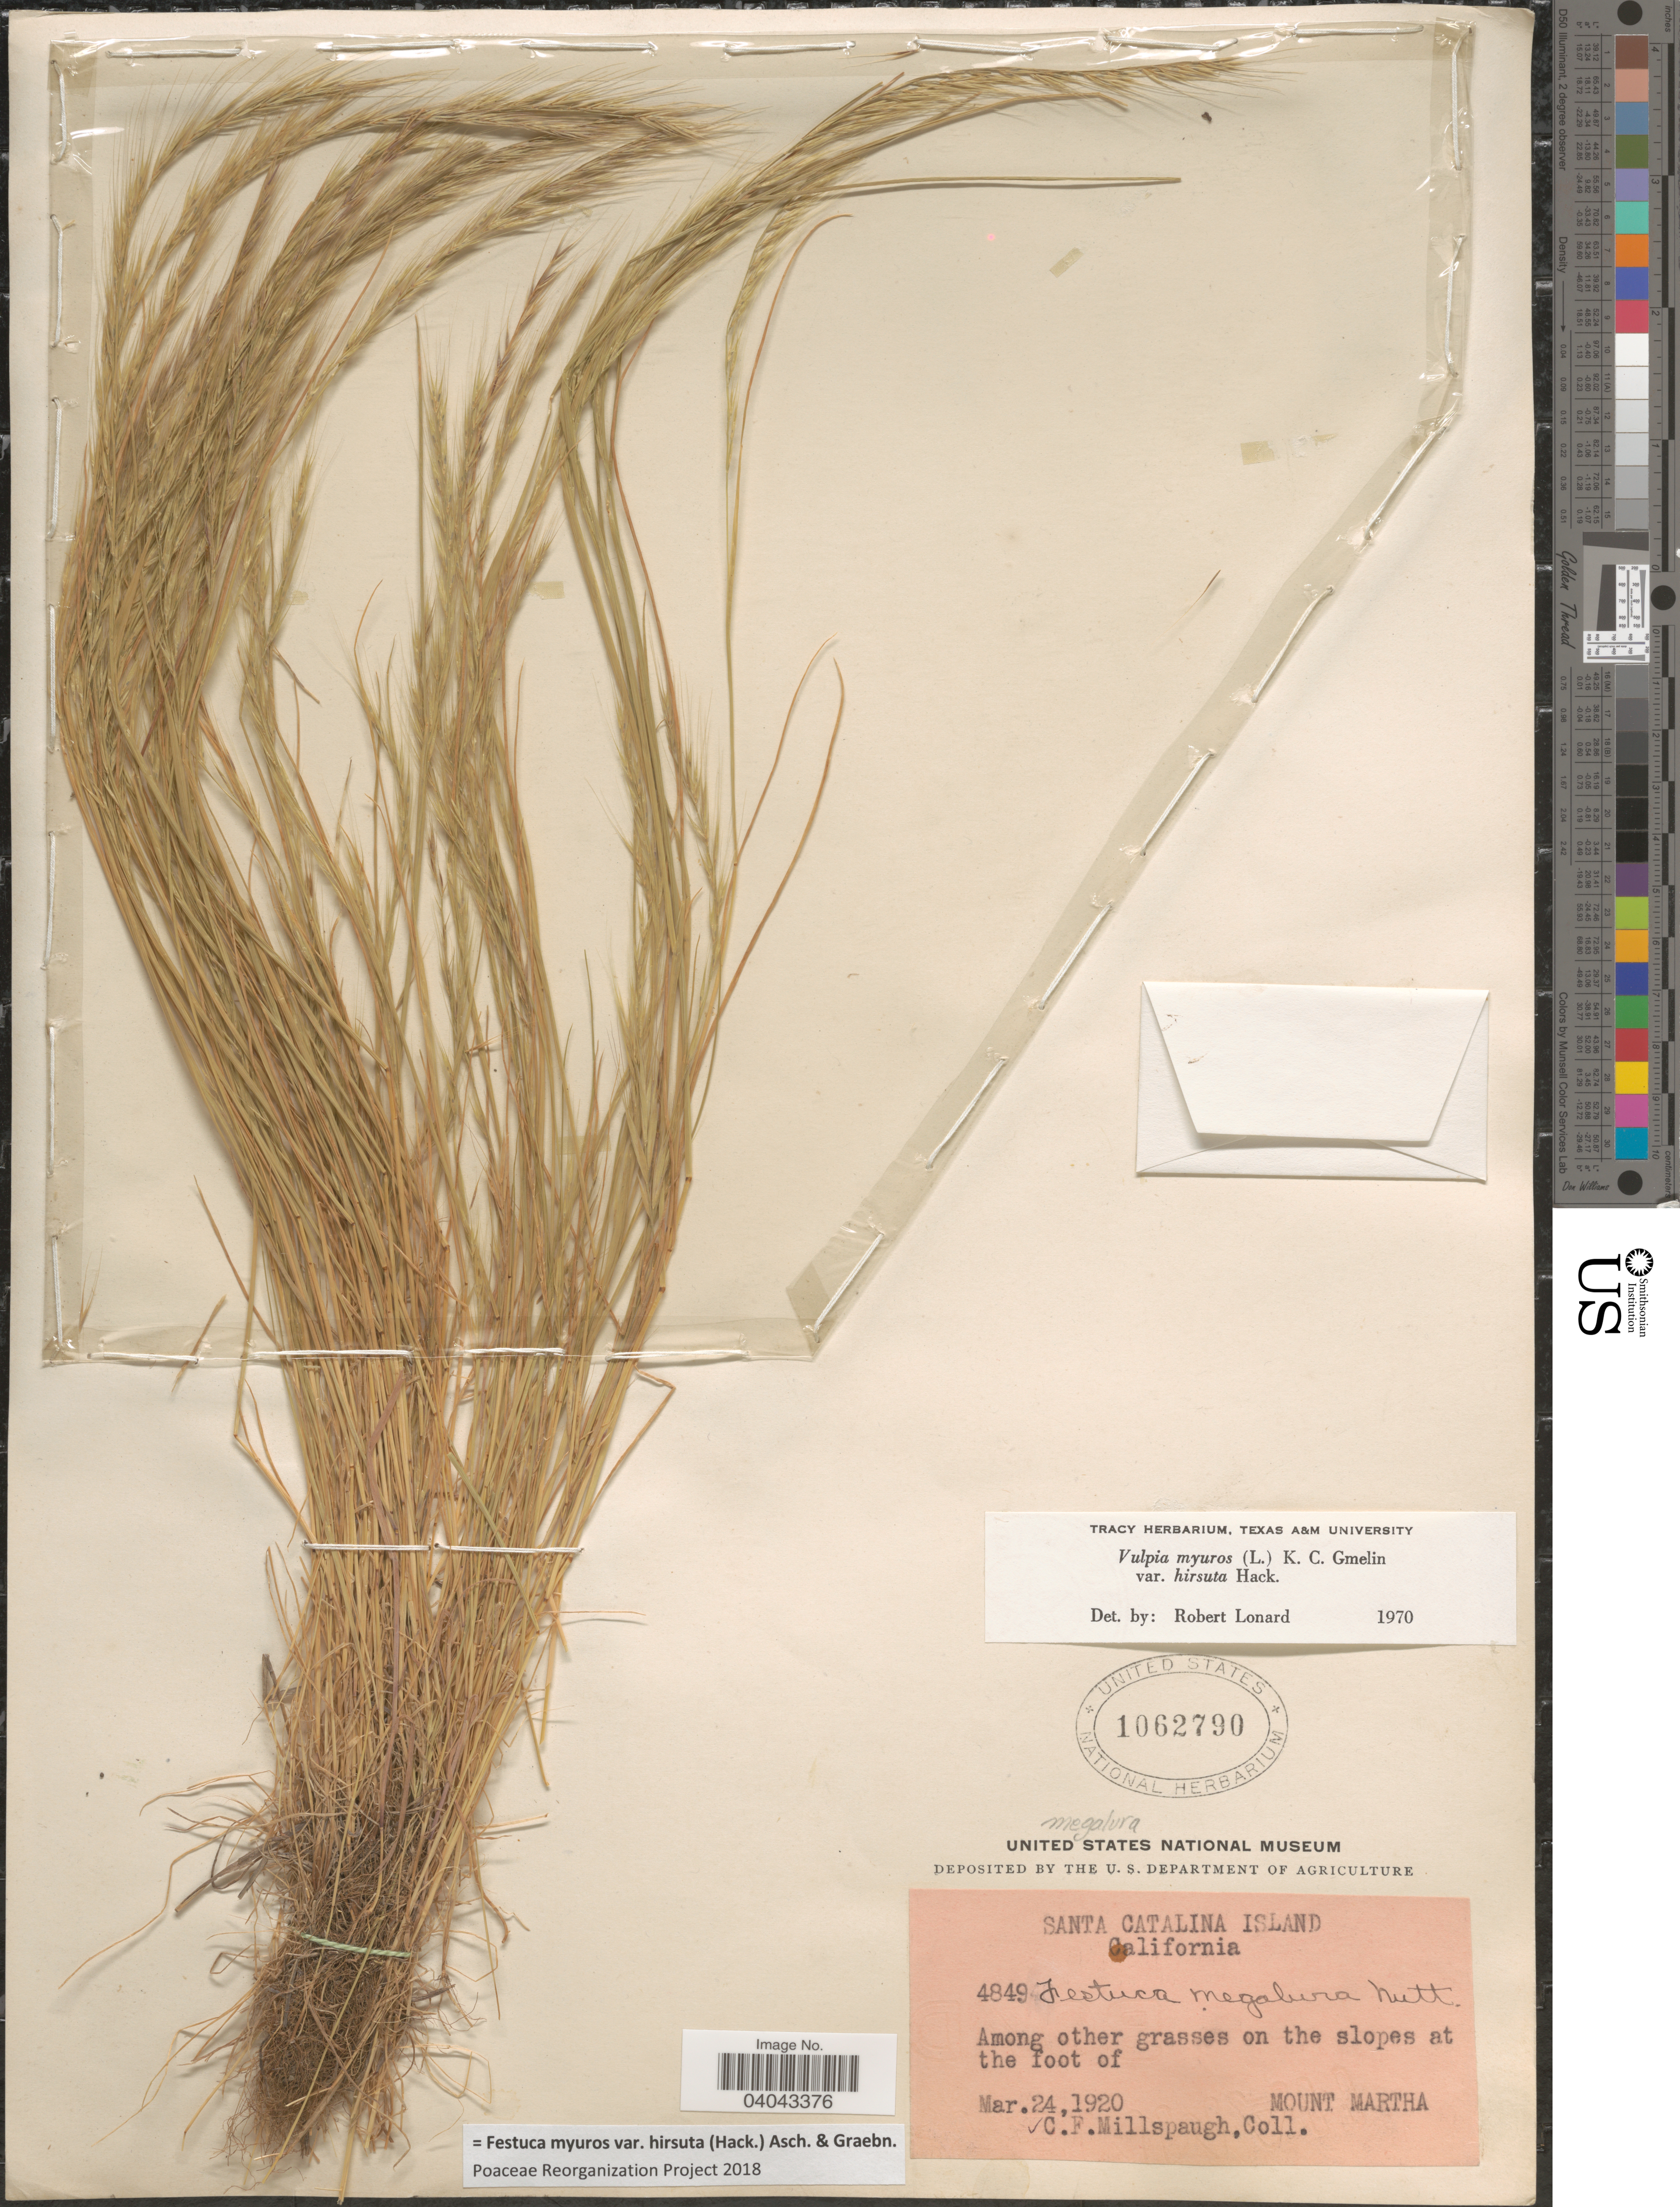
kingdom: Plantae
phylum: Tracheophyta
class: Liliopsida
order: Poales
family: Poaceae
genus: Festuca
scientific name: Festuca myuros var. hirsuta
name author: (Hack.) Asch. & Graebn.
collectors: C. F. Millspaugh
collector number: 4849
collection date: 1920-03-24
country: United States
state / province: California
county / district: Los Angeles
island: Santa Catalina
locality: Santa Catalina Island. Among other grasses on the slopes at the foot of Mount Martha.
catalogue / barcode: US 1062790